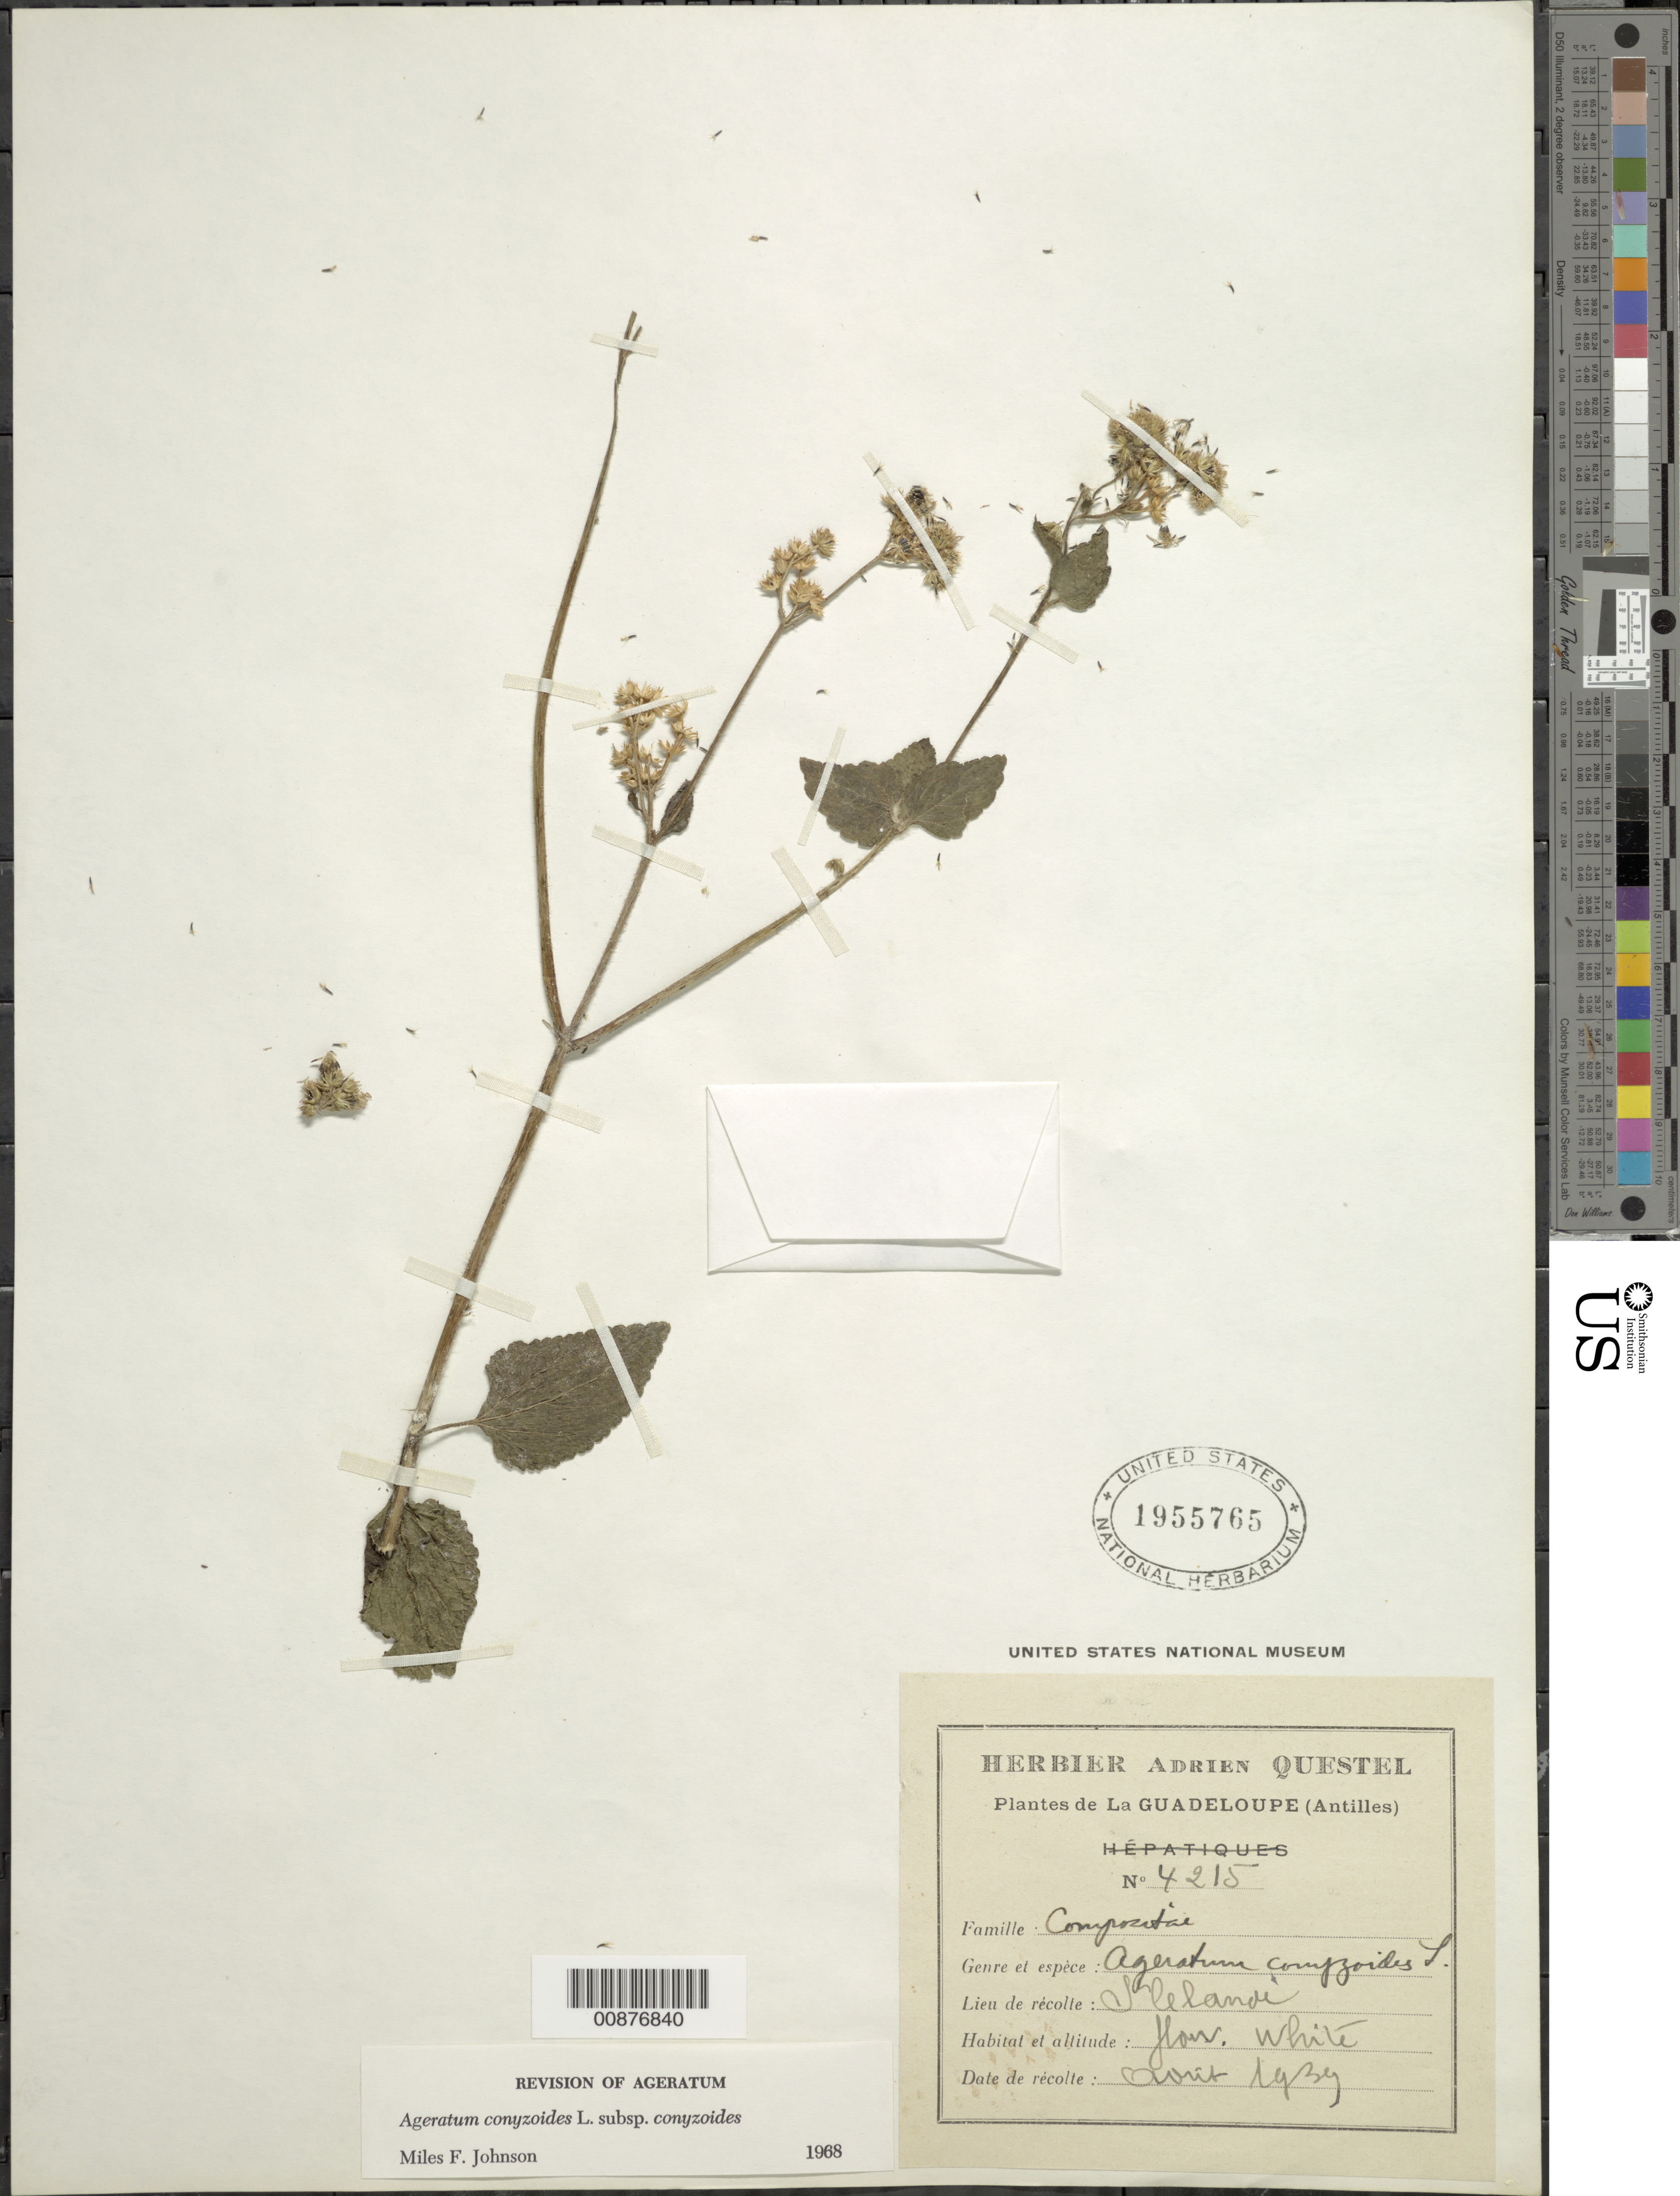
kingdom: Plantae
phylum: Tracheophyta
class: Magnoliopsida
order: Asterales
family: Asteraceae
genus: Ageratum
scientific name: Ageratum conyzoides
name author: L.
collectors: A. Questel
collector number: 4215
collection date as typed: Aug 1939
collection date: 1939-08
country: Guadeloupe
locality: S-- lelandi (sp?)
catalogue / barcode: US 1955765